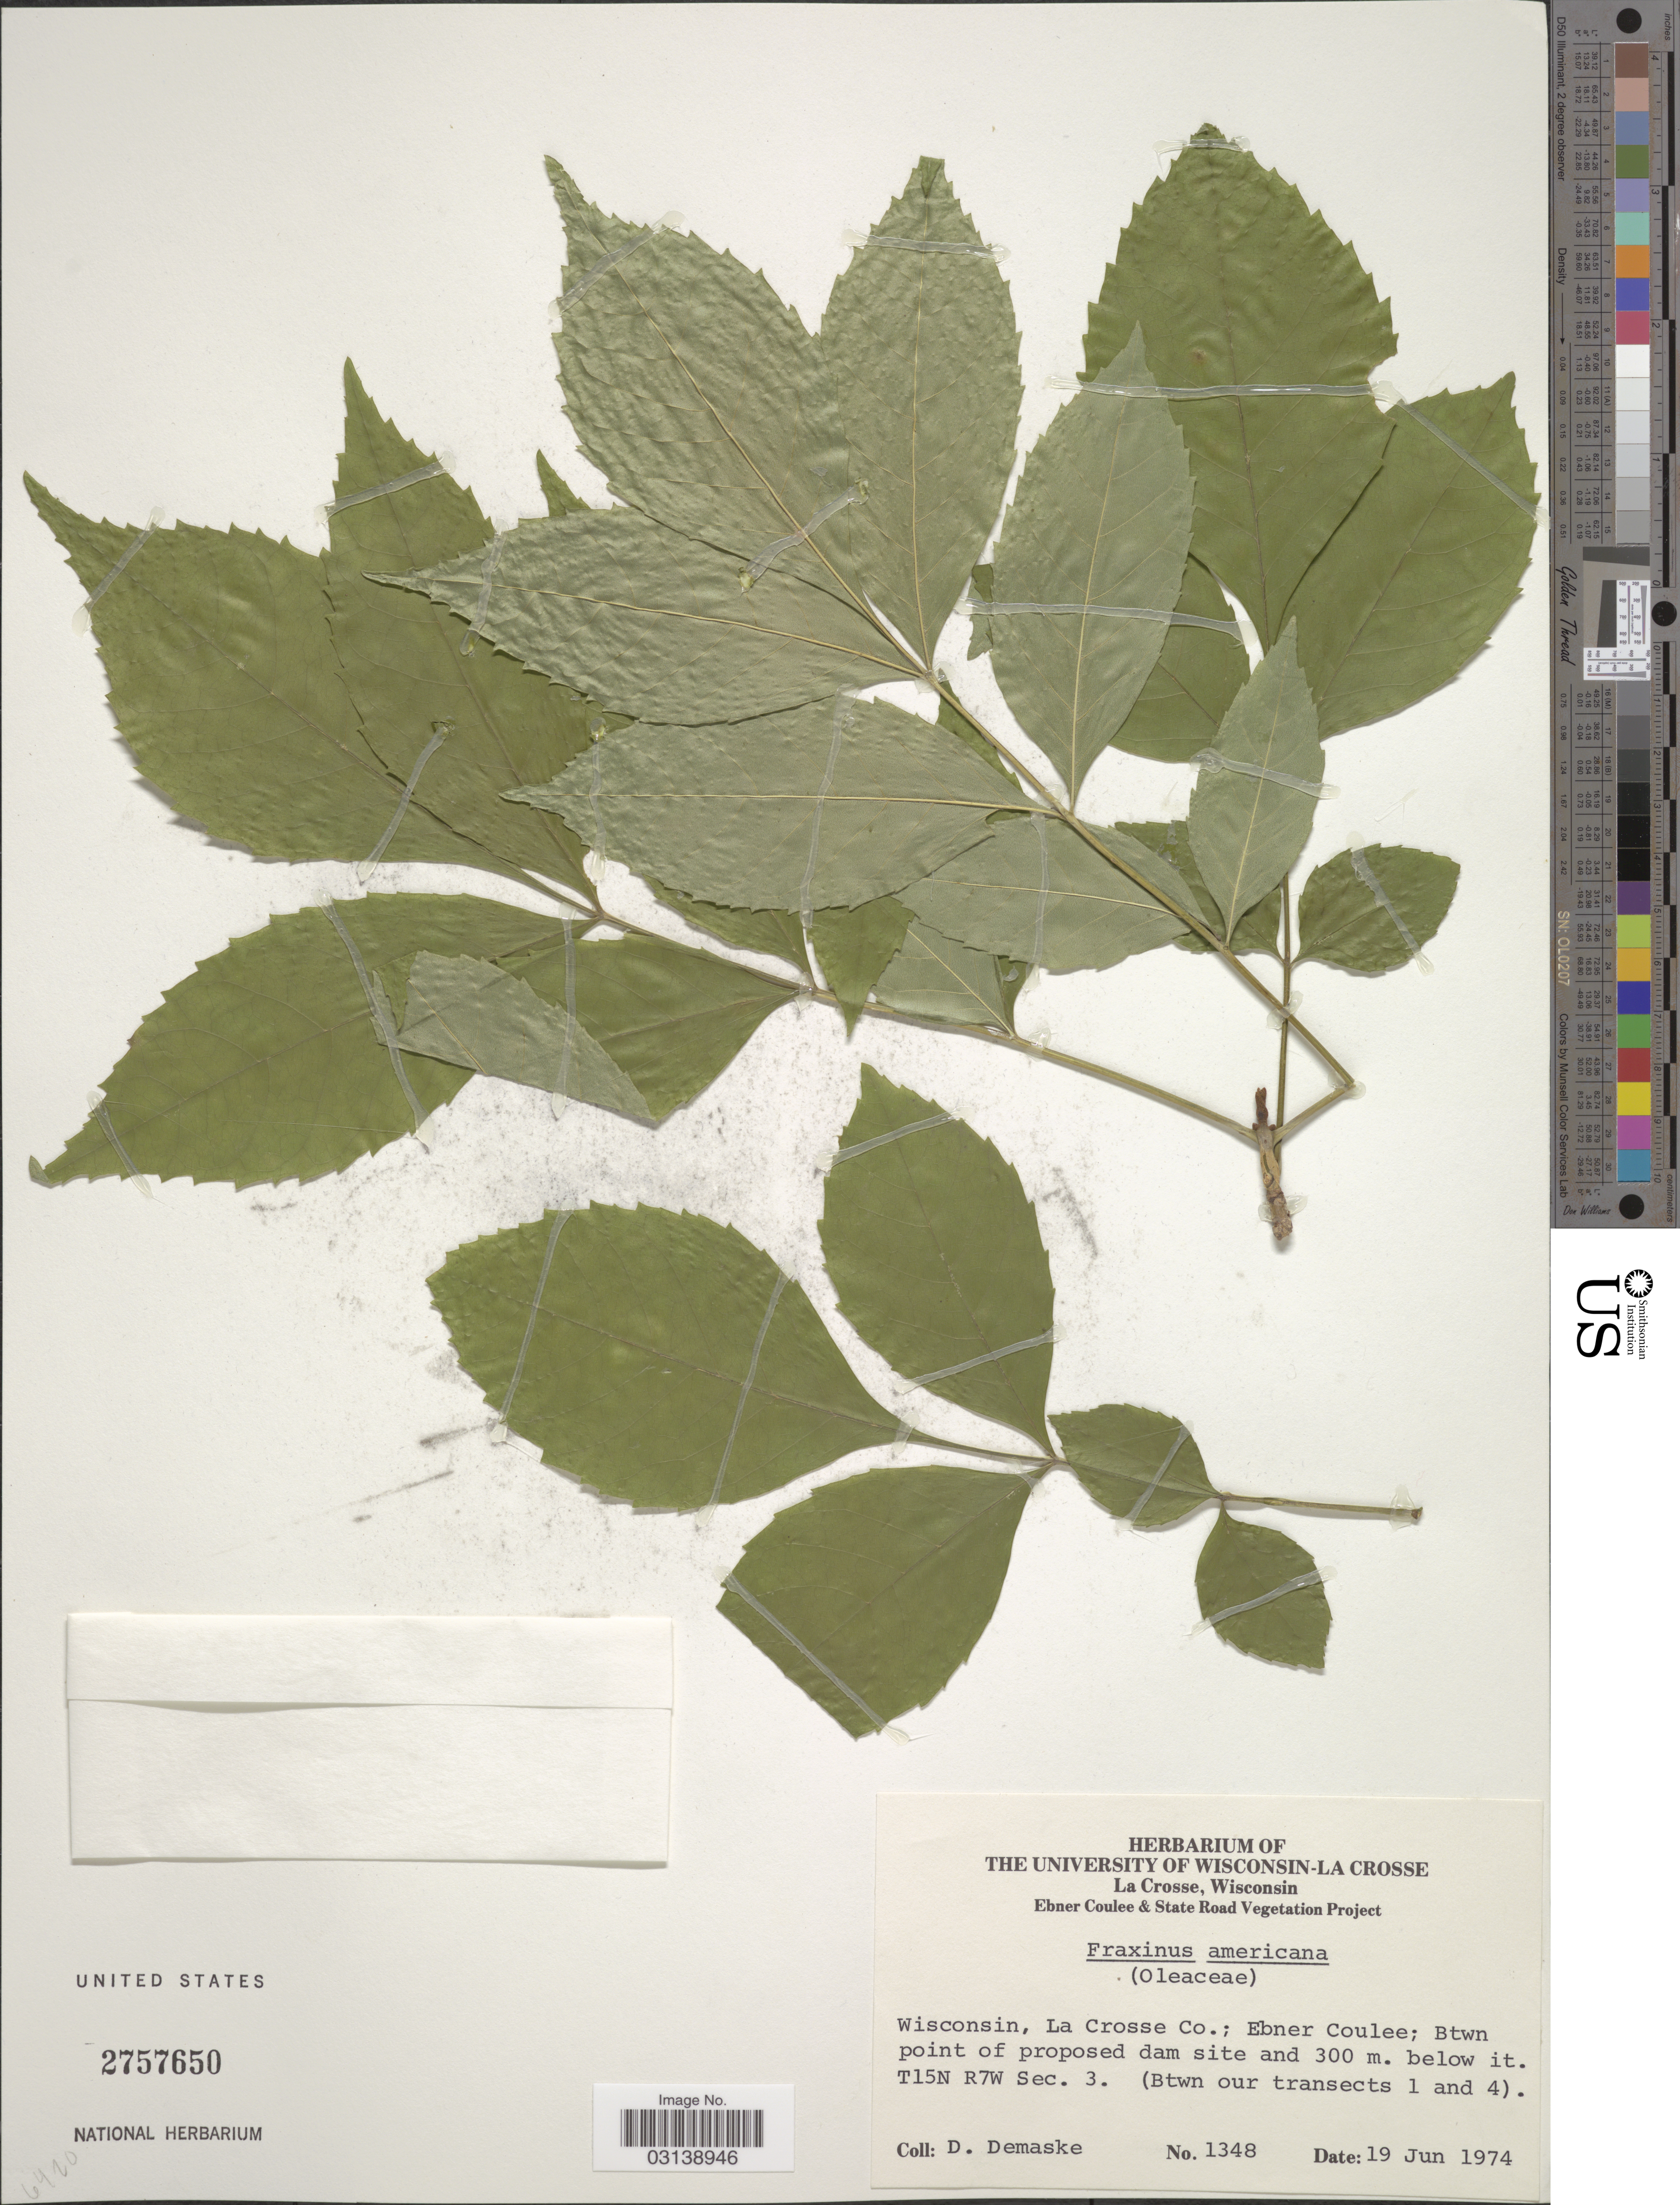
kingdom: Plantae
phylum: Tracheophyta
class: Magnoliopsida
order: Lamiales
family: Oleaceae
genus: Fraxinus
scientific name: Fraxinus pennsylvanica var. campestris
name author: (Britton) F.C. Gates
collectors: D. Demaske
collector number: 1348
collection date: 1974-06-19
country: United States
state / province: Wisconsin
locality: La Crosse Co.; Ebner Coulee; Btwn point of proposed dam site and 300 m. below it. T15N R7W Sec. 3. (Btwn our transects 1 and 4).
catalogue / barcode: US 2757650